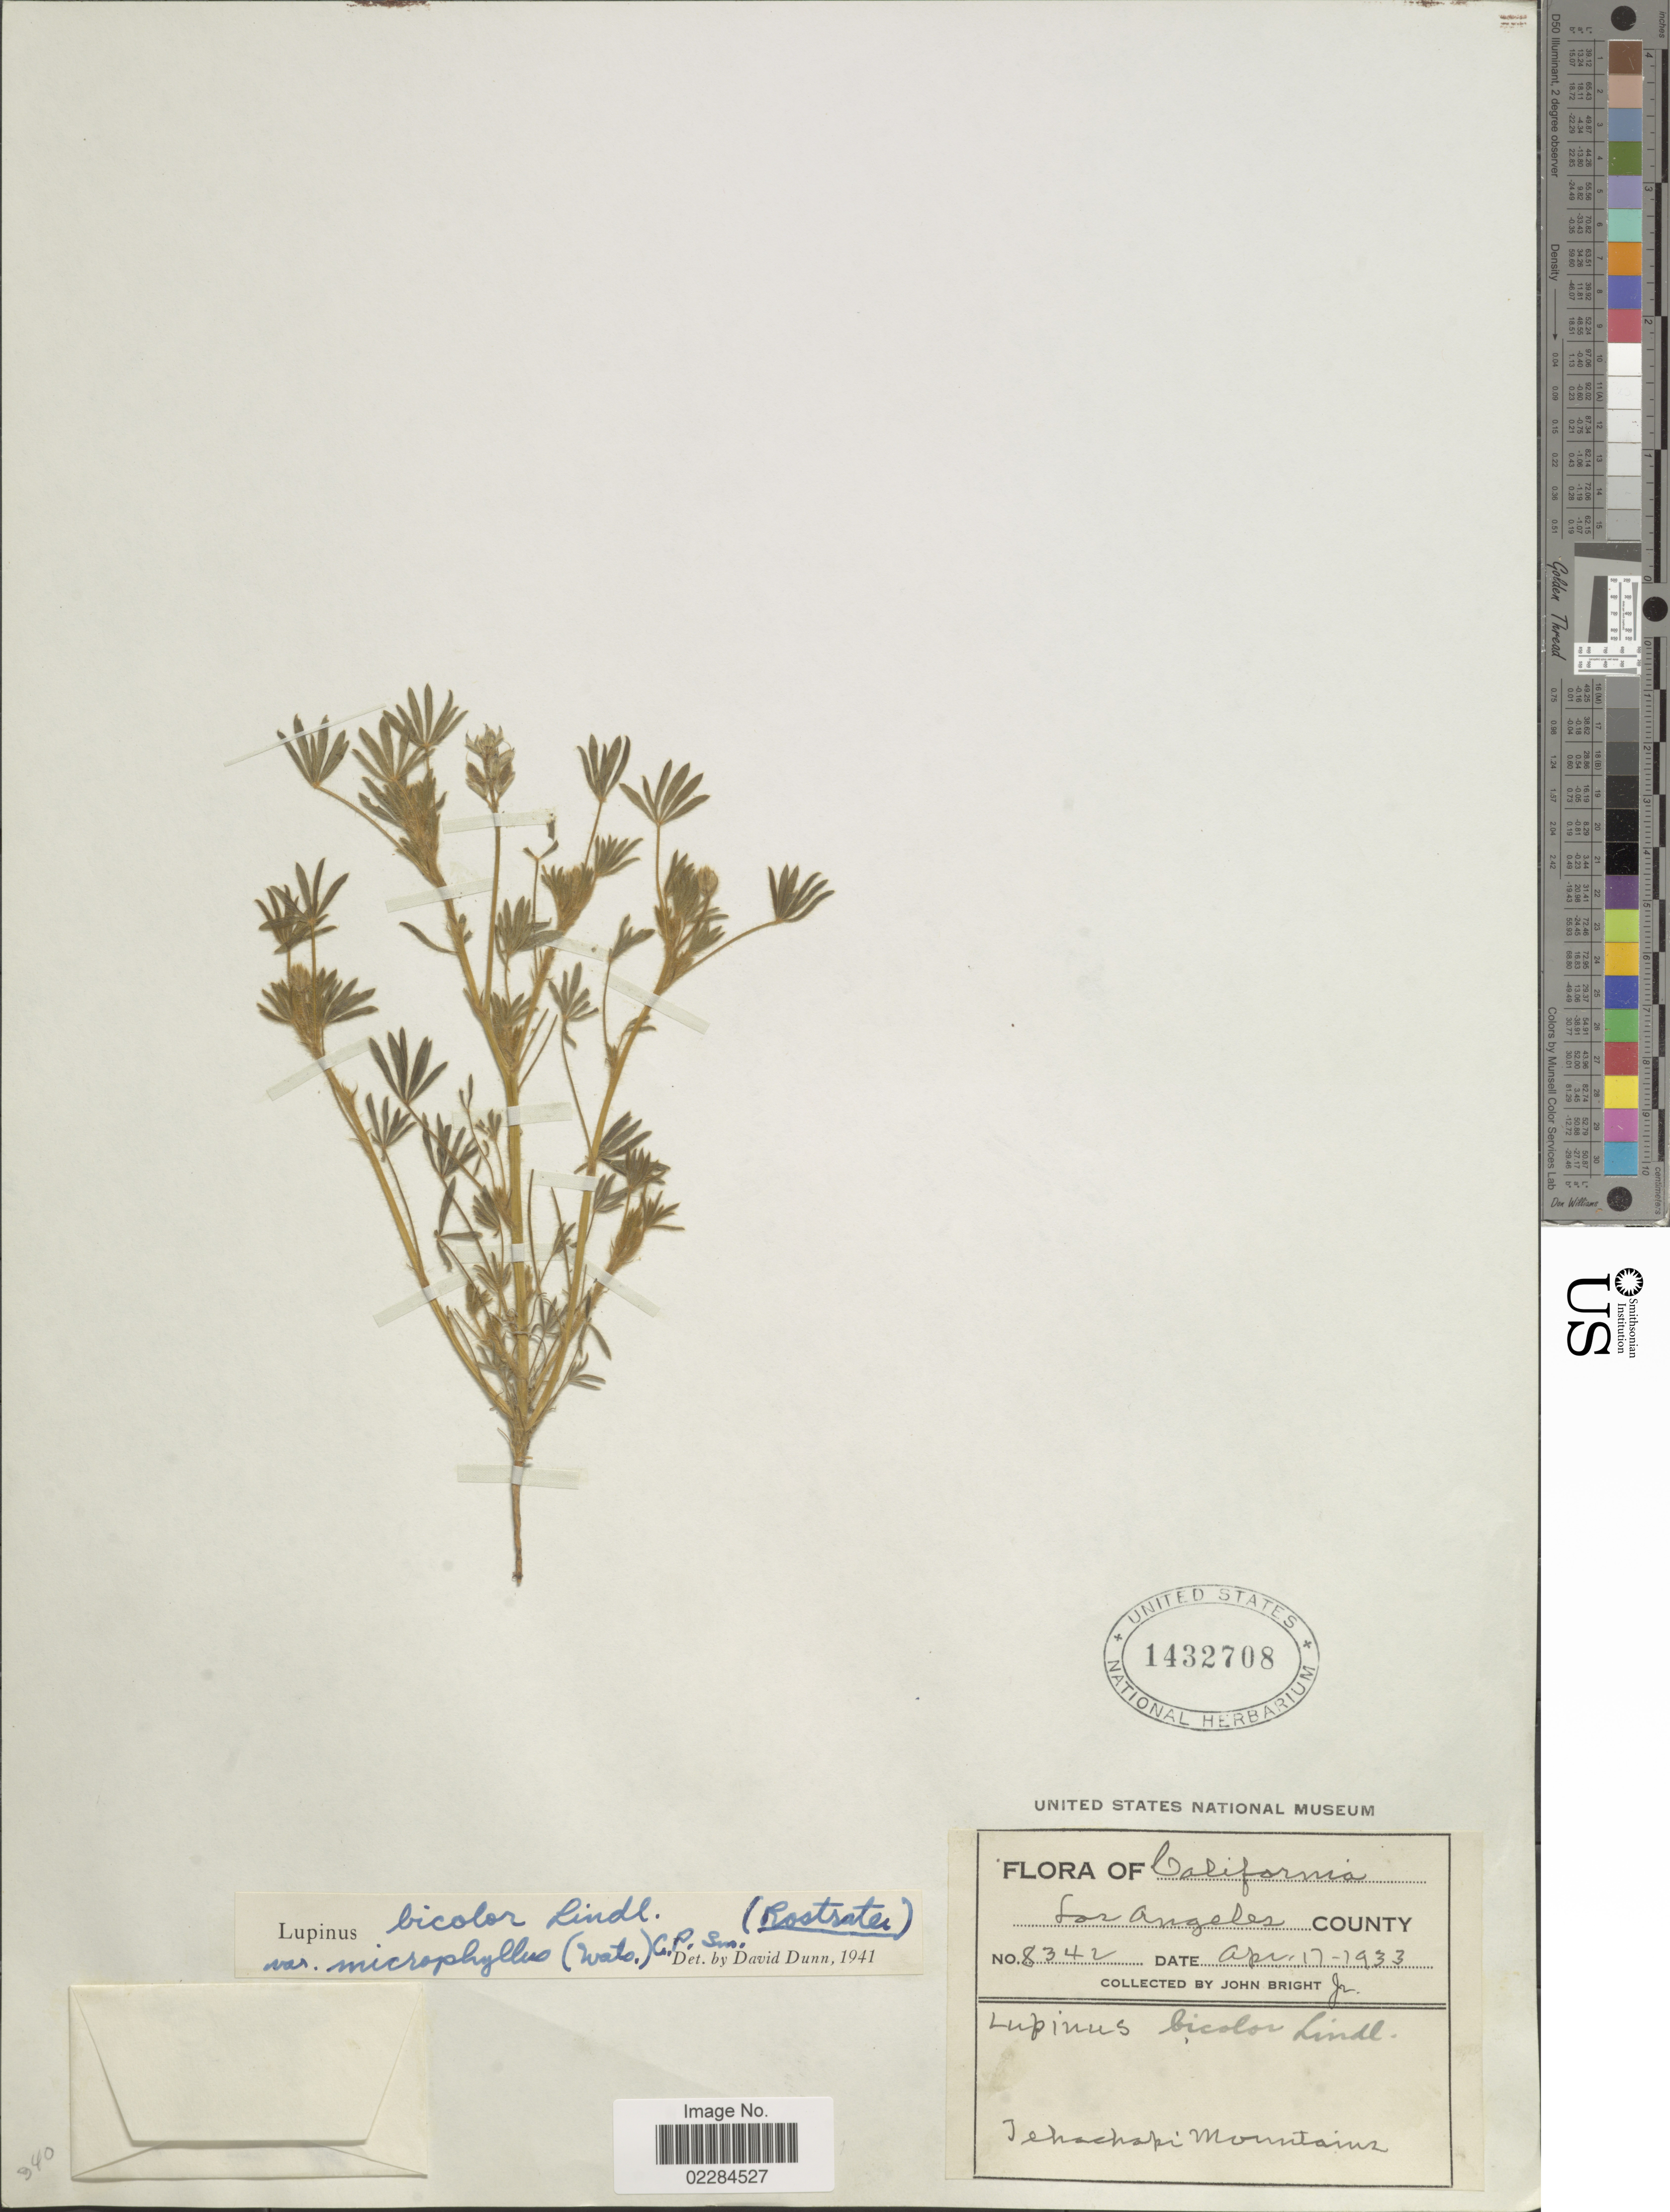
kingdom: Plantae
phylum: Tracheophyta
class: Magnoliopsida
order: Fabales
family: Fabaceae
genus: Lupinus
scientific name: Lupinus bicolor var. microphyllus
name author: Lindl.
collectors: J. Bright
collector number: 8342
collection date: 1933-04-17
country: United States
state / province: California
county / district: Los Angeles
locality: Los Angeles County. Tehachapi Mountains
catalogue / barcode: US 1432708